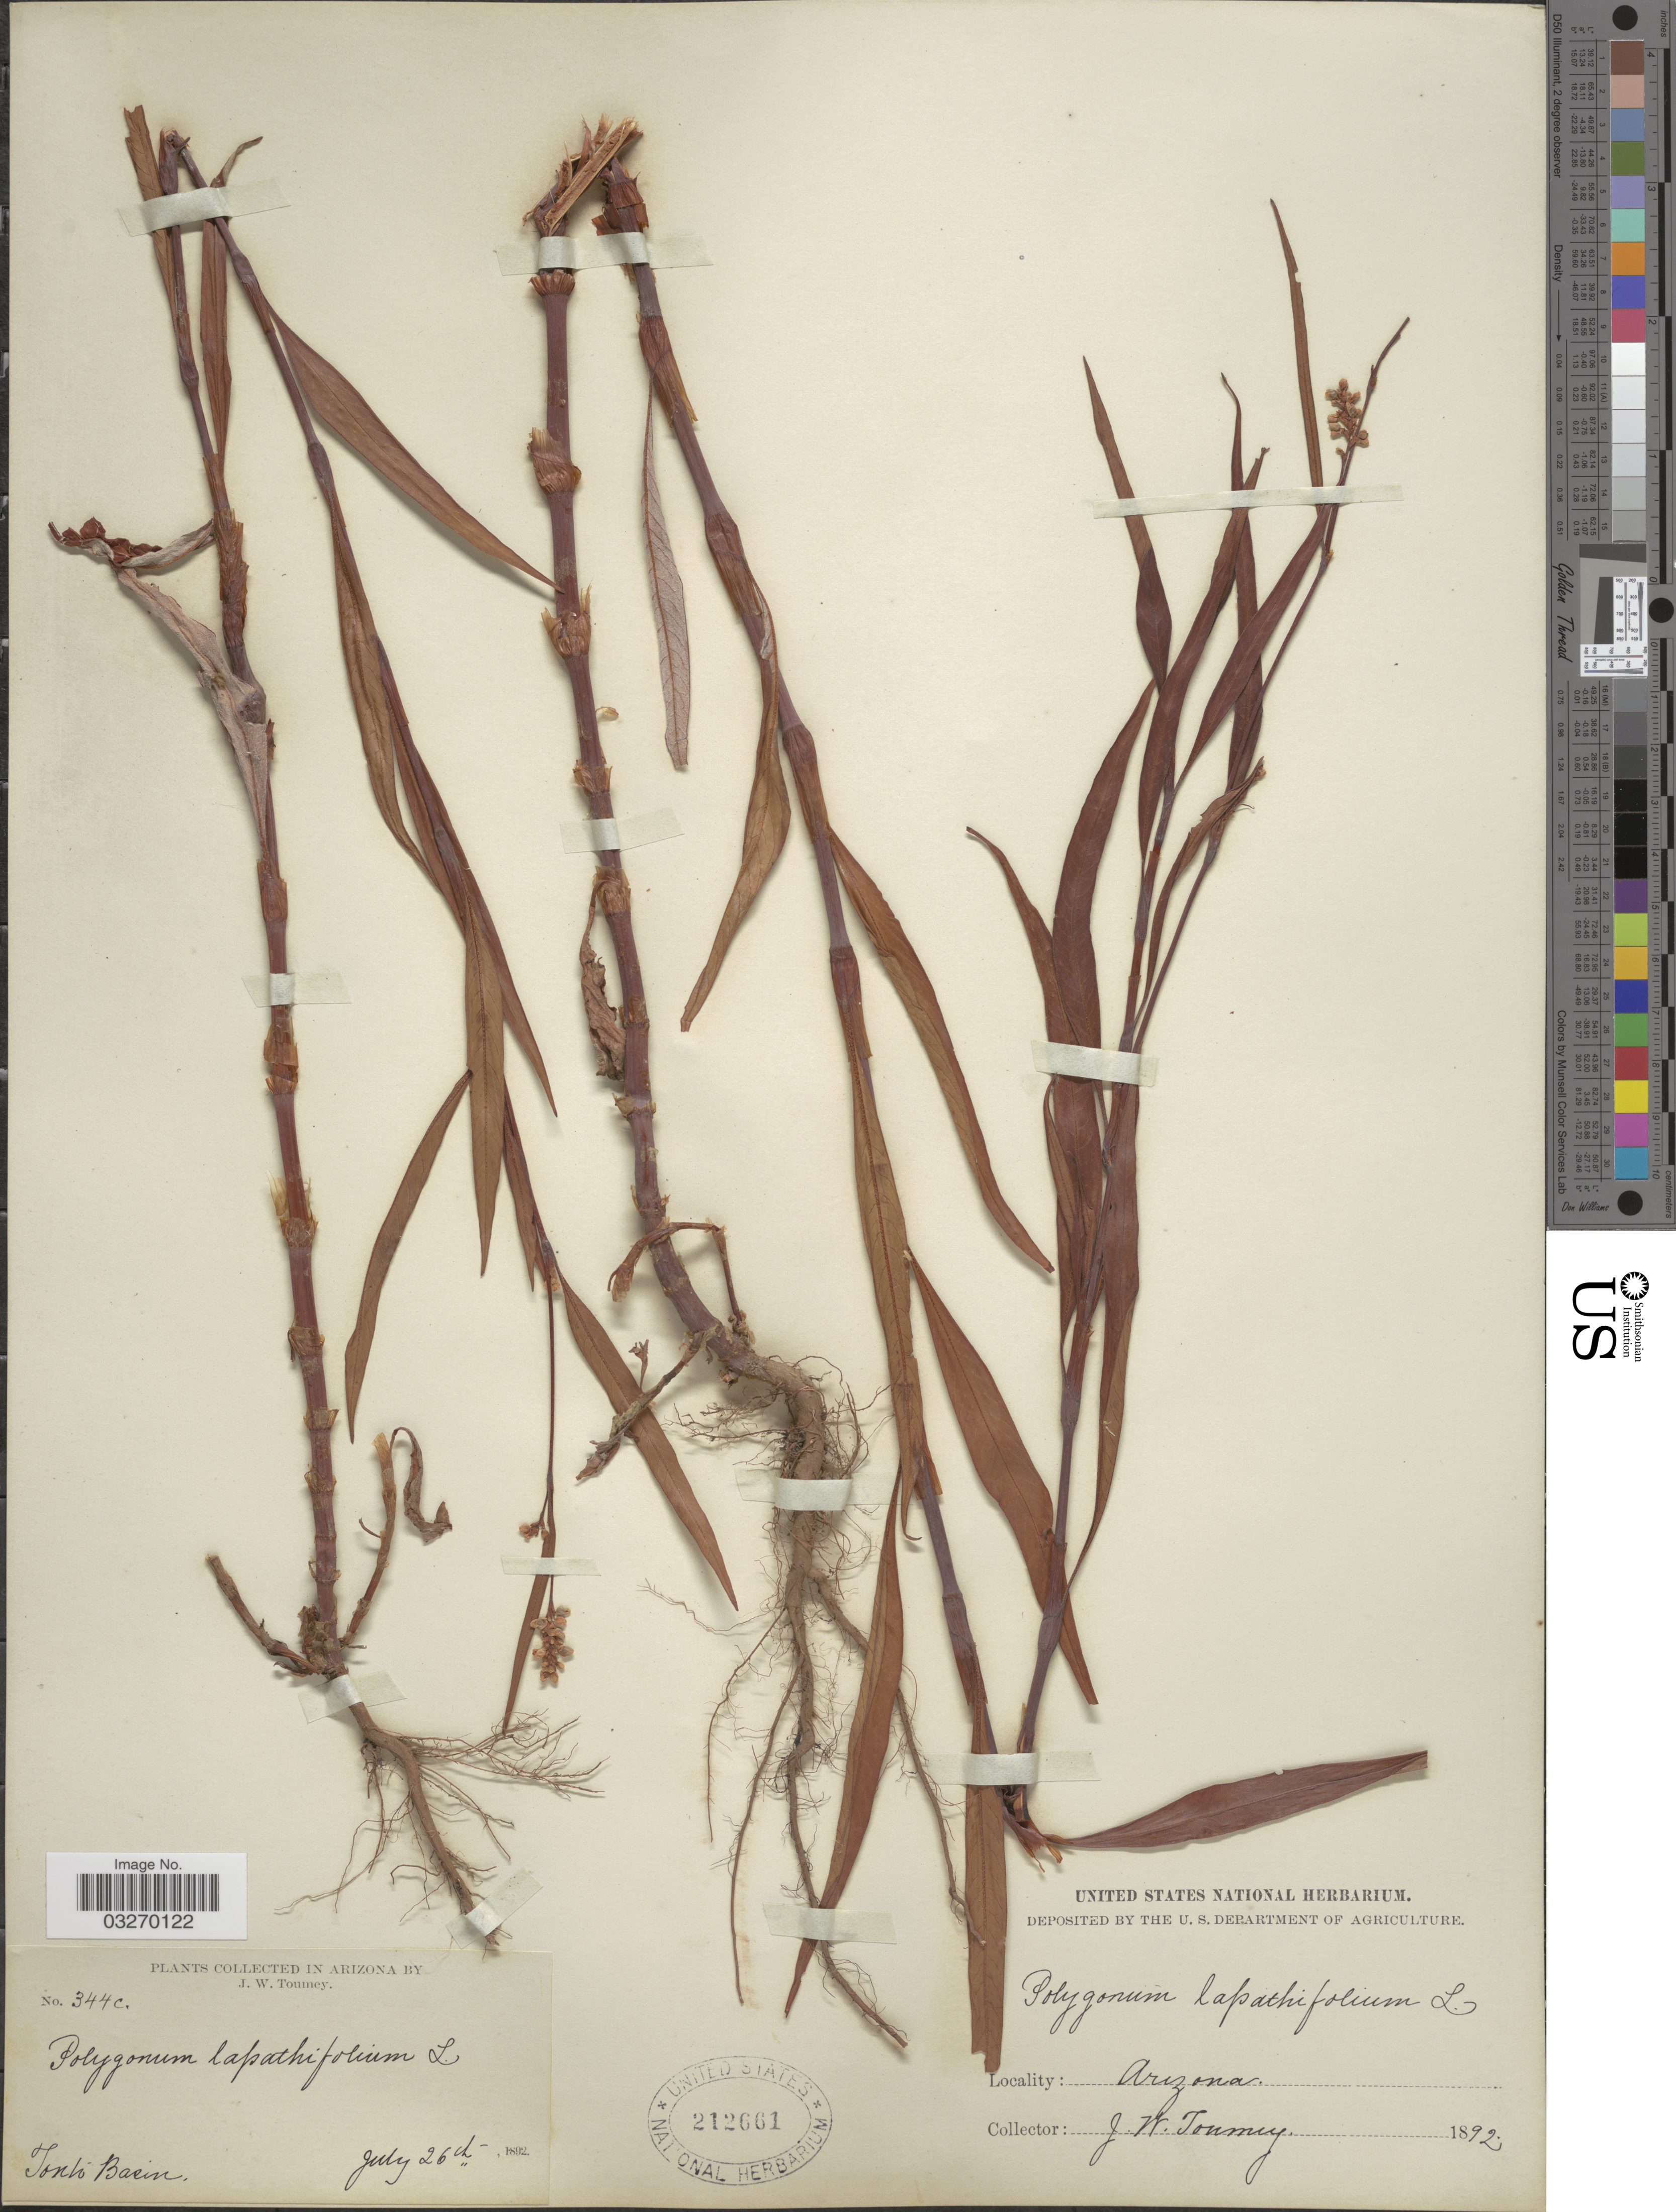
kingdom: Plantae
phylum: Tracheophyta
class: Magnoliopsida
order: Caryophyllales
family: Polygonaceae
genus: Persicaria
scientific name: Persicaria lapathifolia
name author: (L.) Delarbre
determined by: Atha, D. E.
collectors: J. W. Toumey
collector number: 344c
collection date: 1892-07-26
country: United States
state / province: Arizona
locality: Tonto Basin.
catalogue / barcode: US 212661